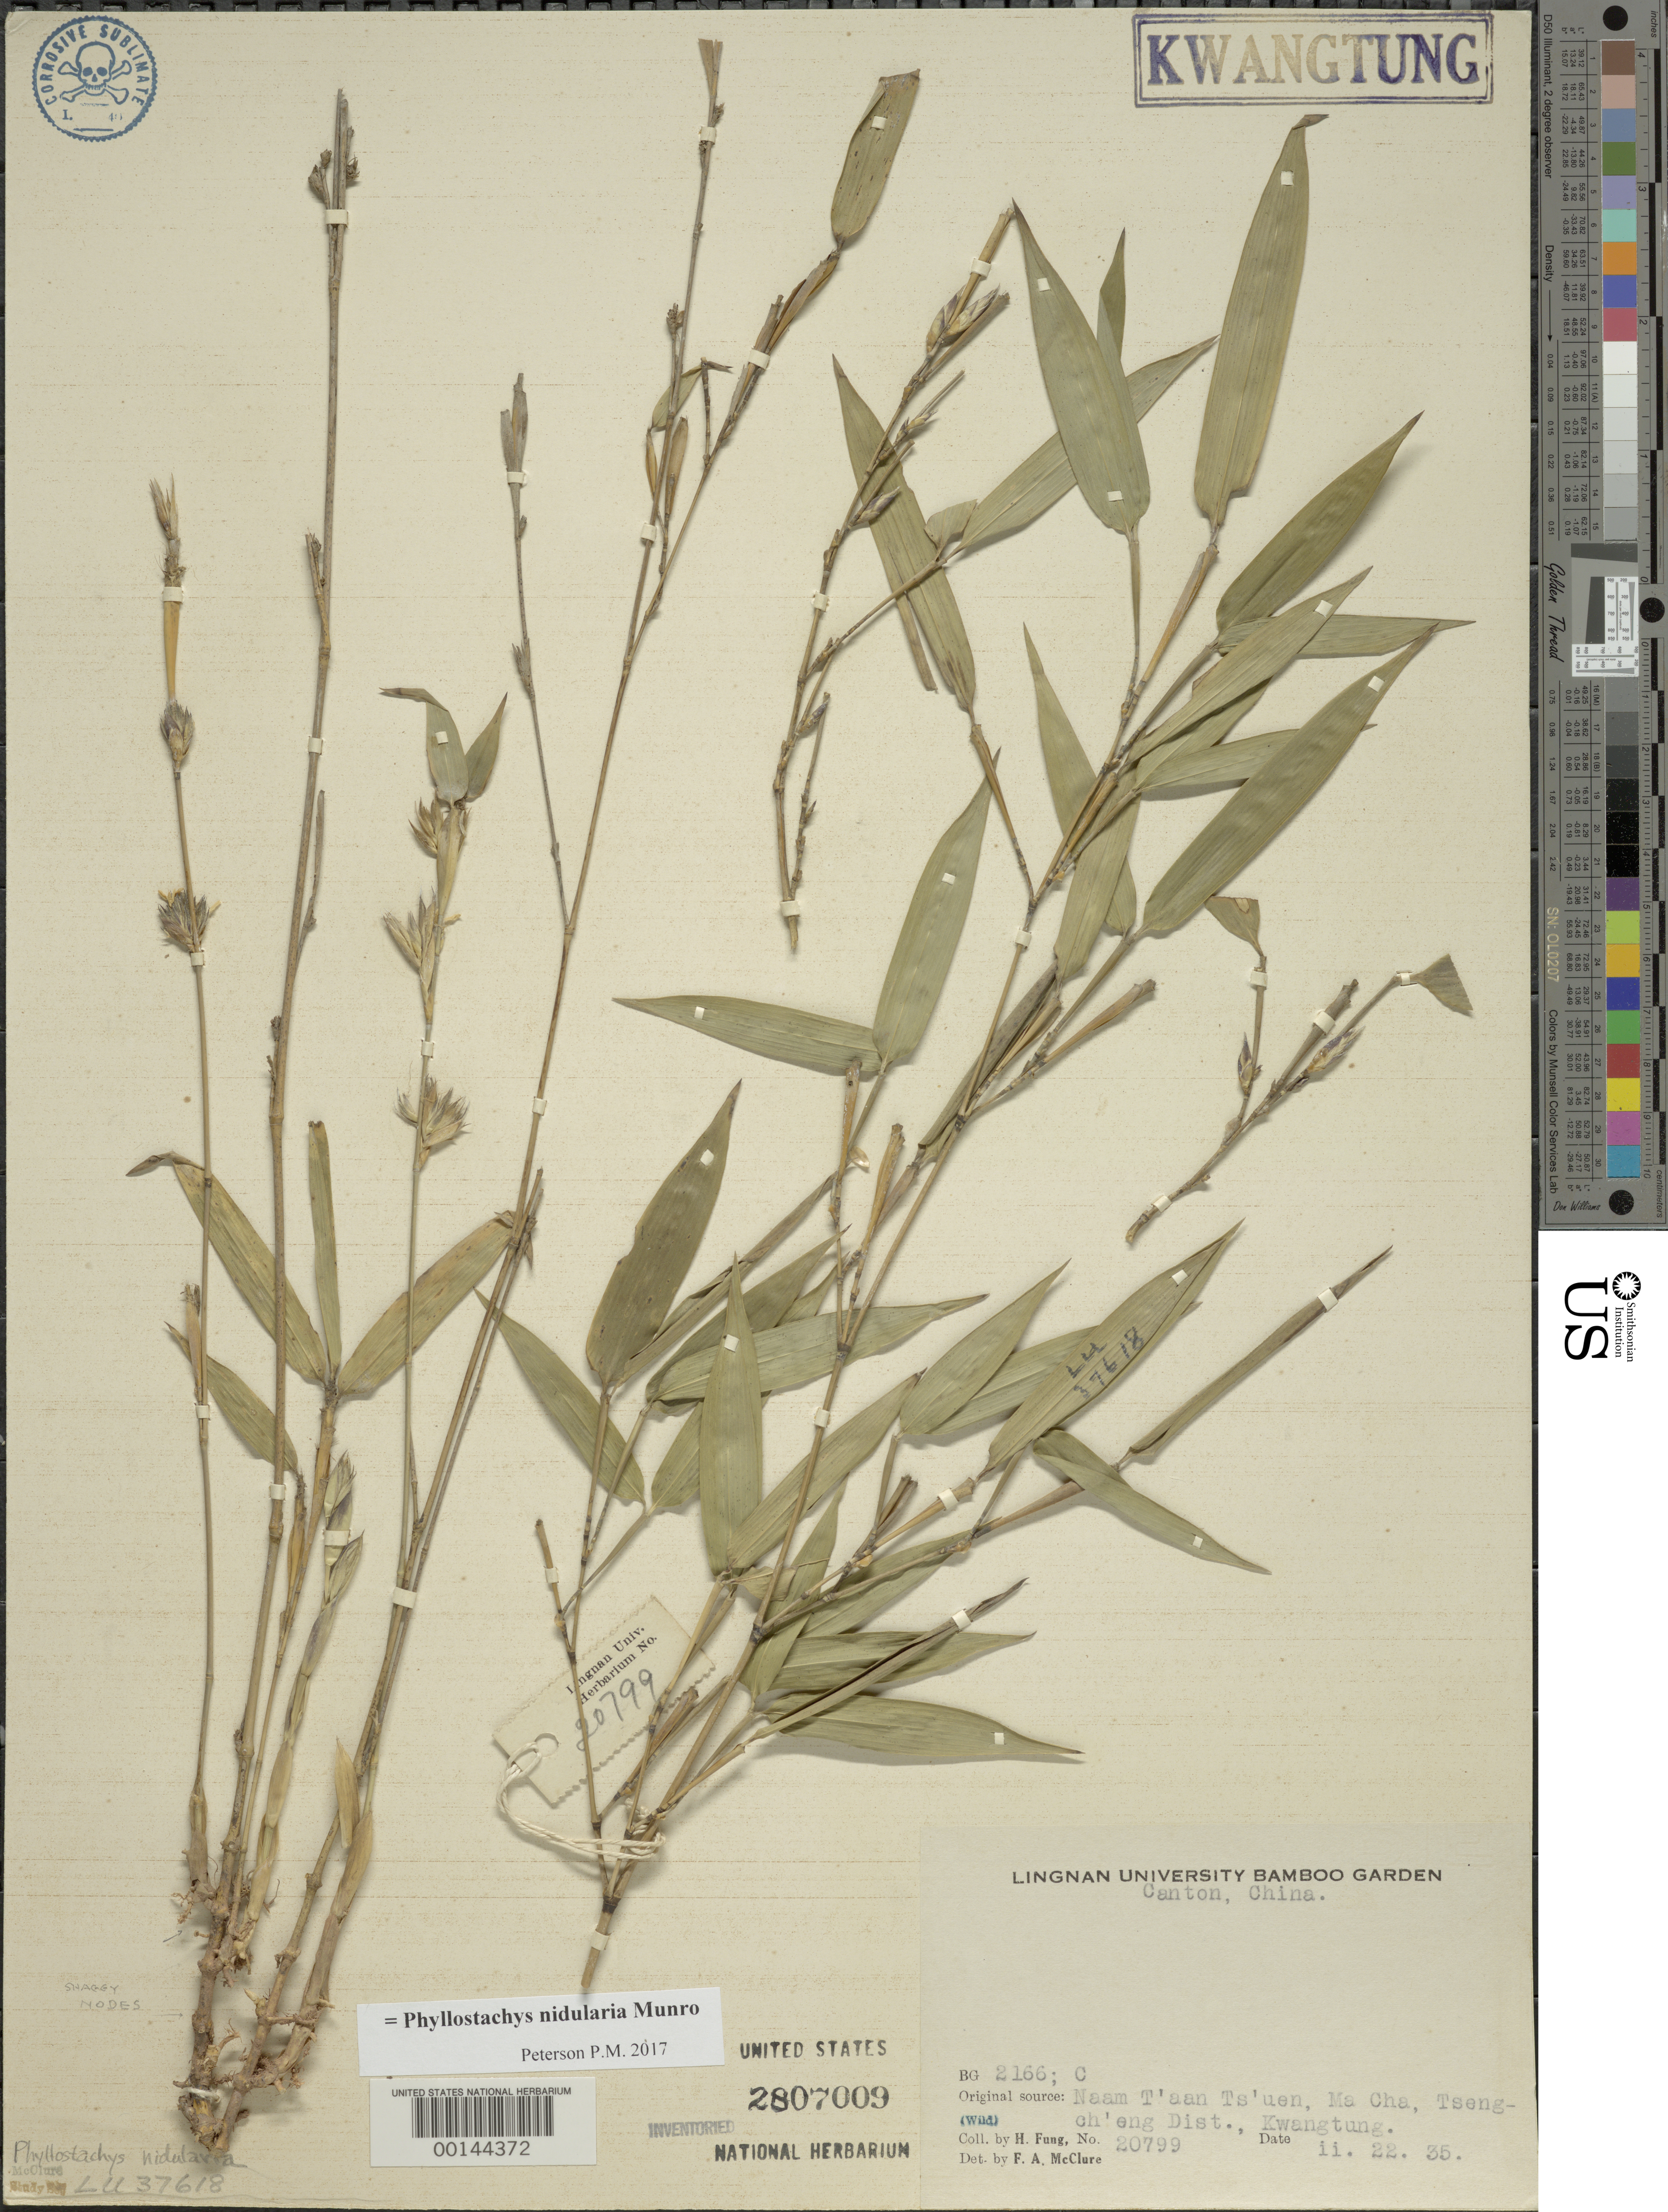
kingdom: Plantae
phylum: Tracheophyta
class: Liliopsida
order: Poales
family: Poaceae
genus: Phyllostachys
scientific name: Phyllostachys nidularia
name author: Munro ex Fenzi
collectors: H. L. Fung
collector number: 20799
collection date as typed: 22 Feb 1935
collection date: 1935-02-22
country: China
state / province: Guangdong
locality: Tesng-ch'eng, ma cha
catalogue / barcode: US 2807009